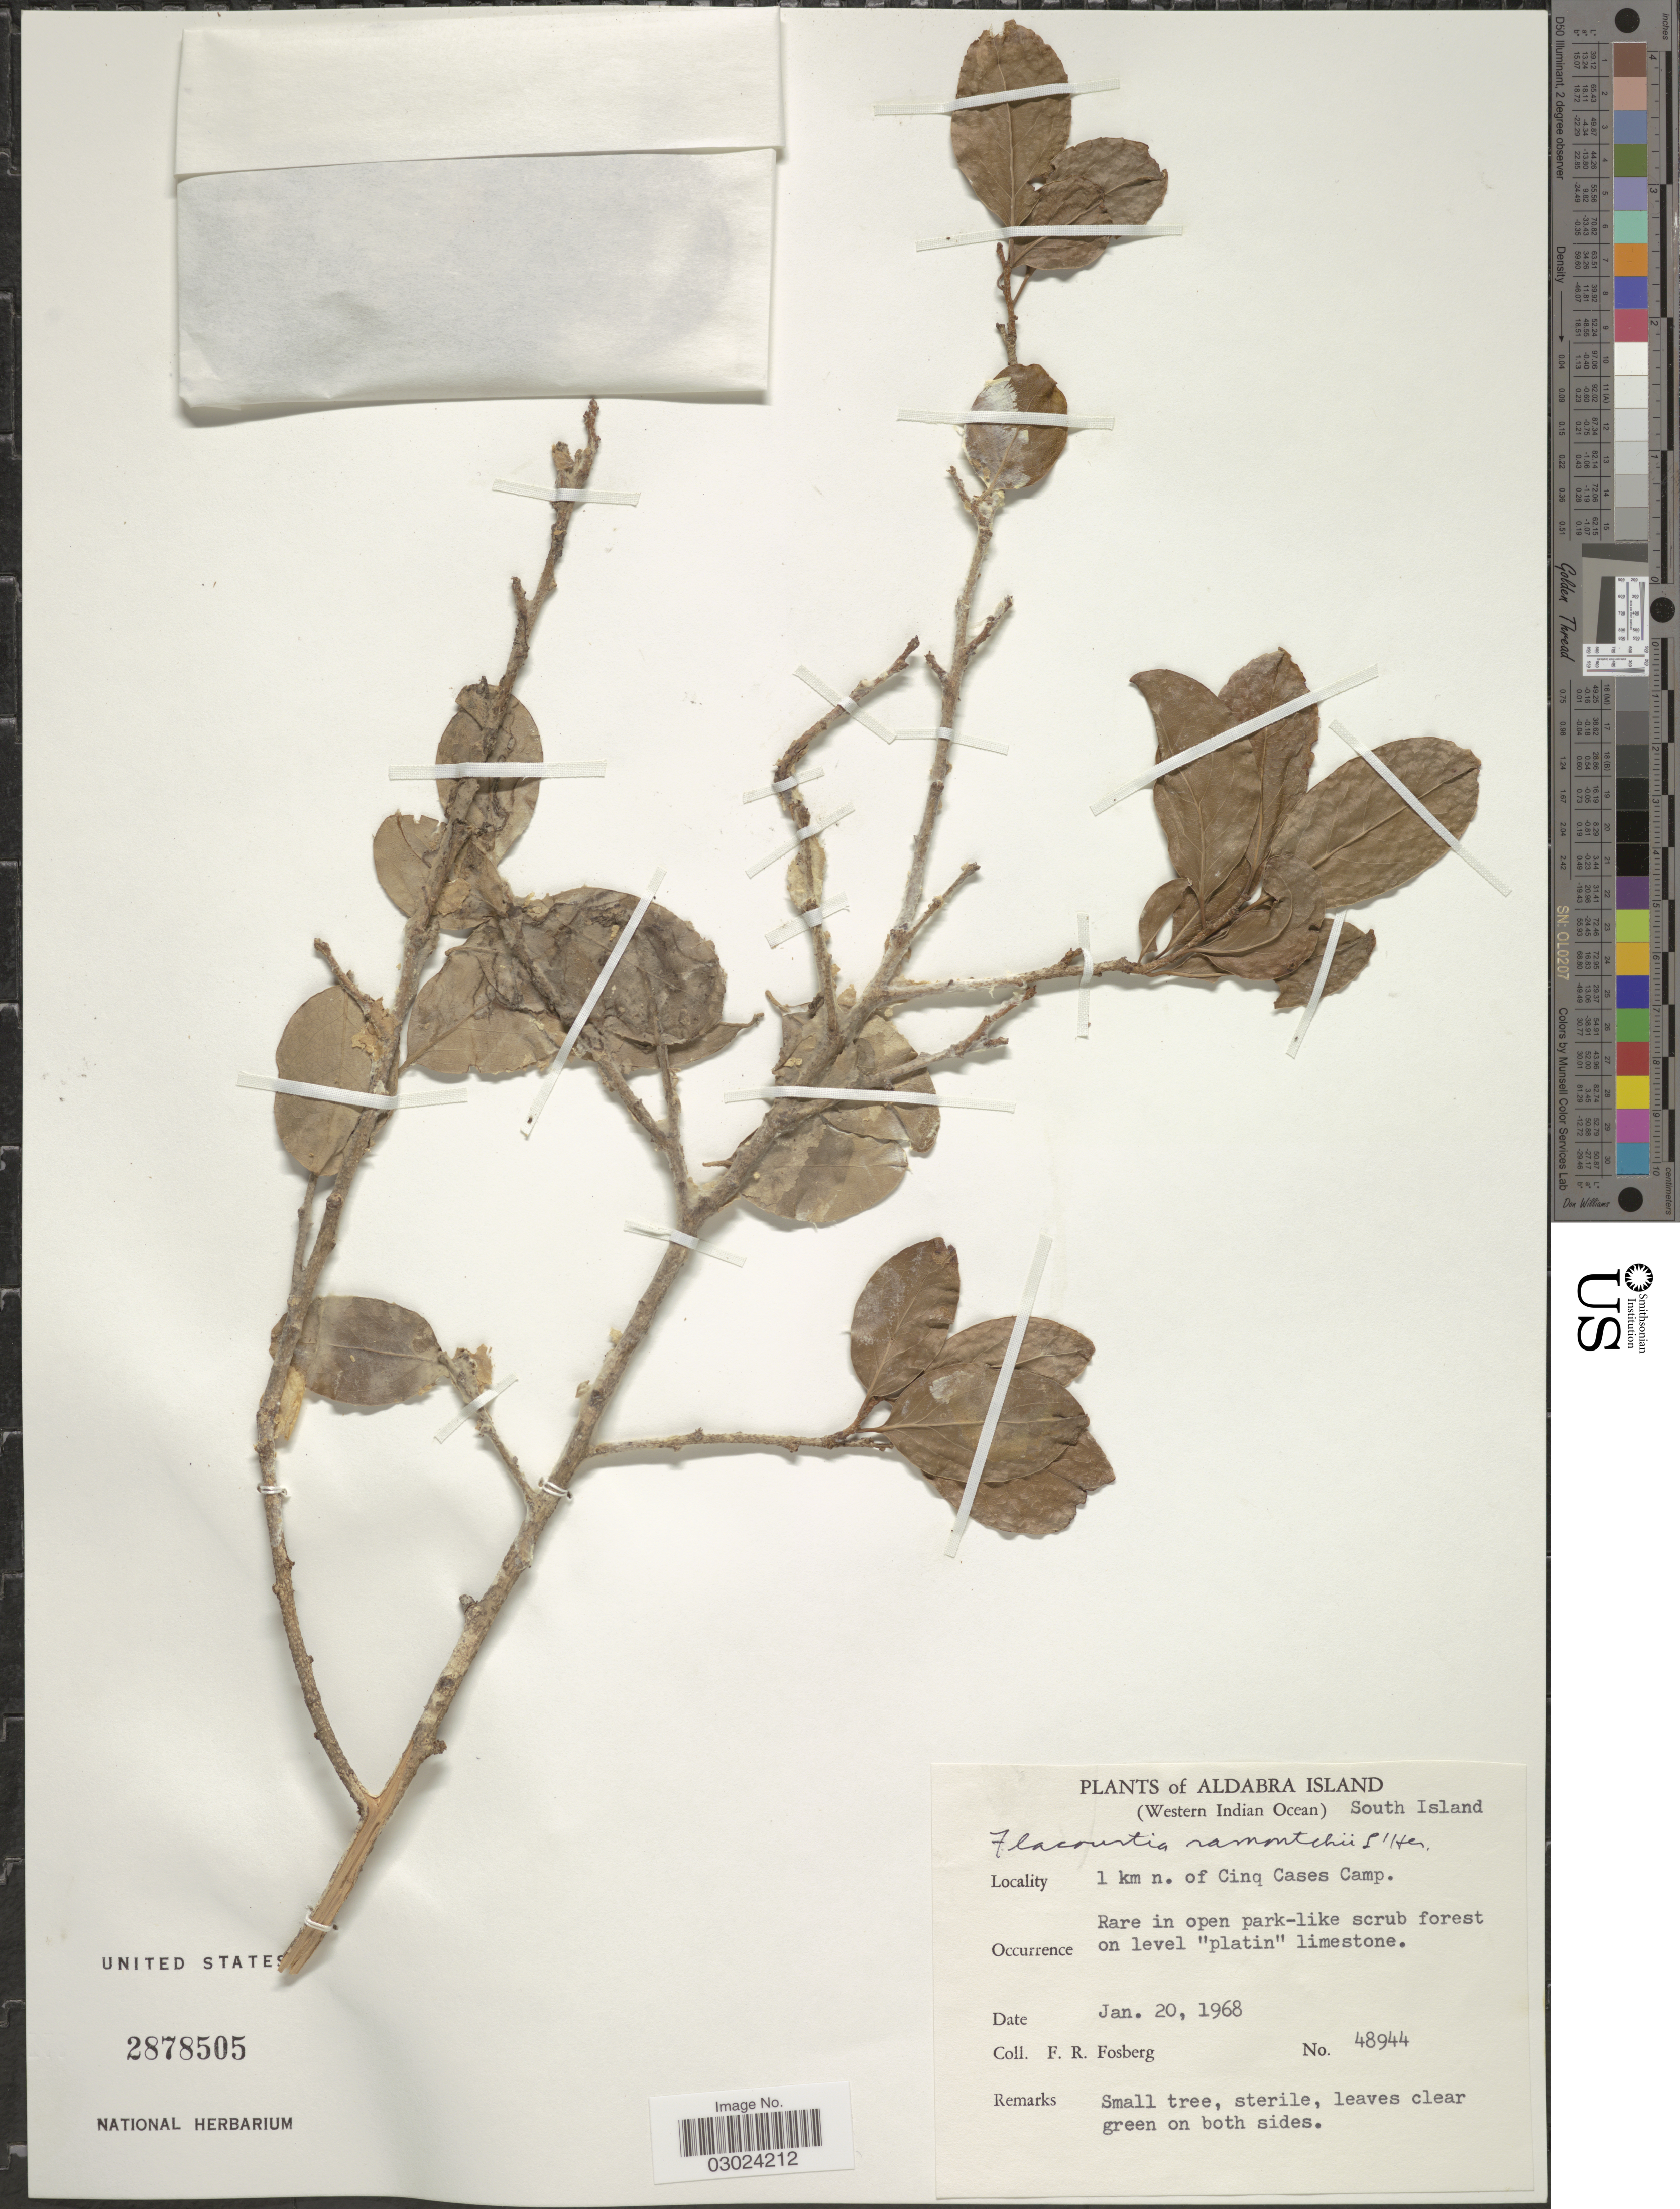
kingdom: Plantae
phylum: Tracheophyta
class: Magnoliopsida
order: Malpighiales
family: Salicaceae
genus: Flacourtia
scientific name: Flacourtia ramontchi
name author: L'Hér.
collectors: F. R. Fosberg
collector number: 48944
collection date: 1968-01-20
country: Seychelles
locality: Aldabra Island. (Western Indian Ocean) South Island. 1 km n. of Cinq Cases Camp.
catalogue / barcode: US 2878505